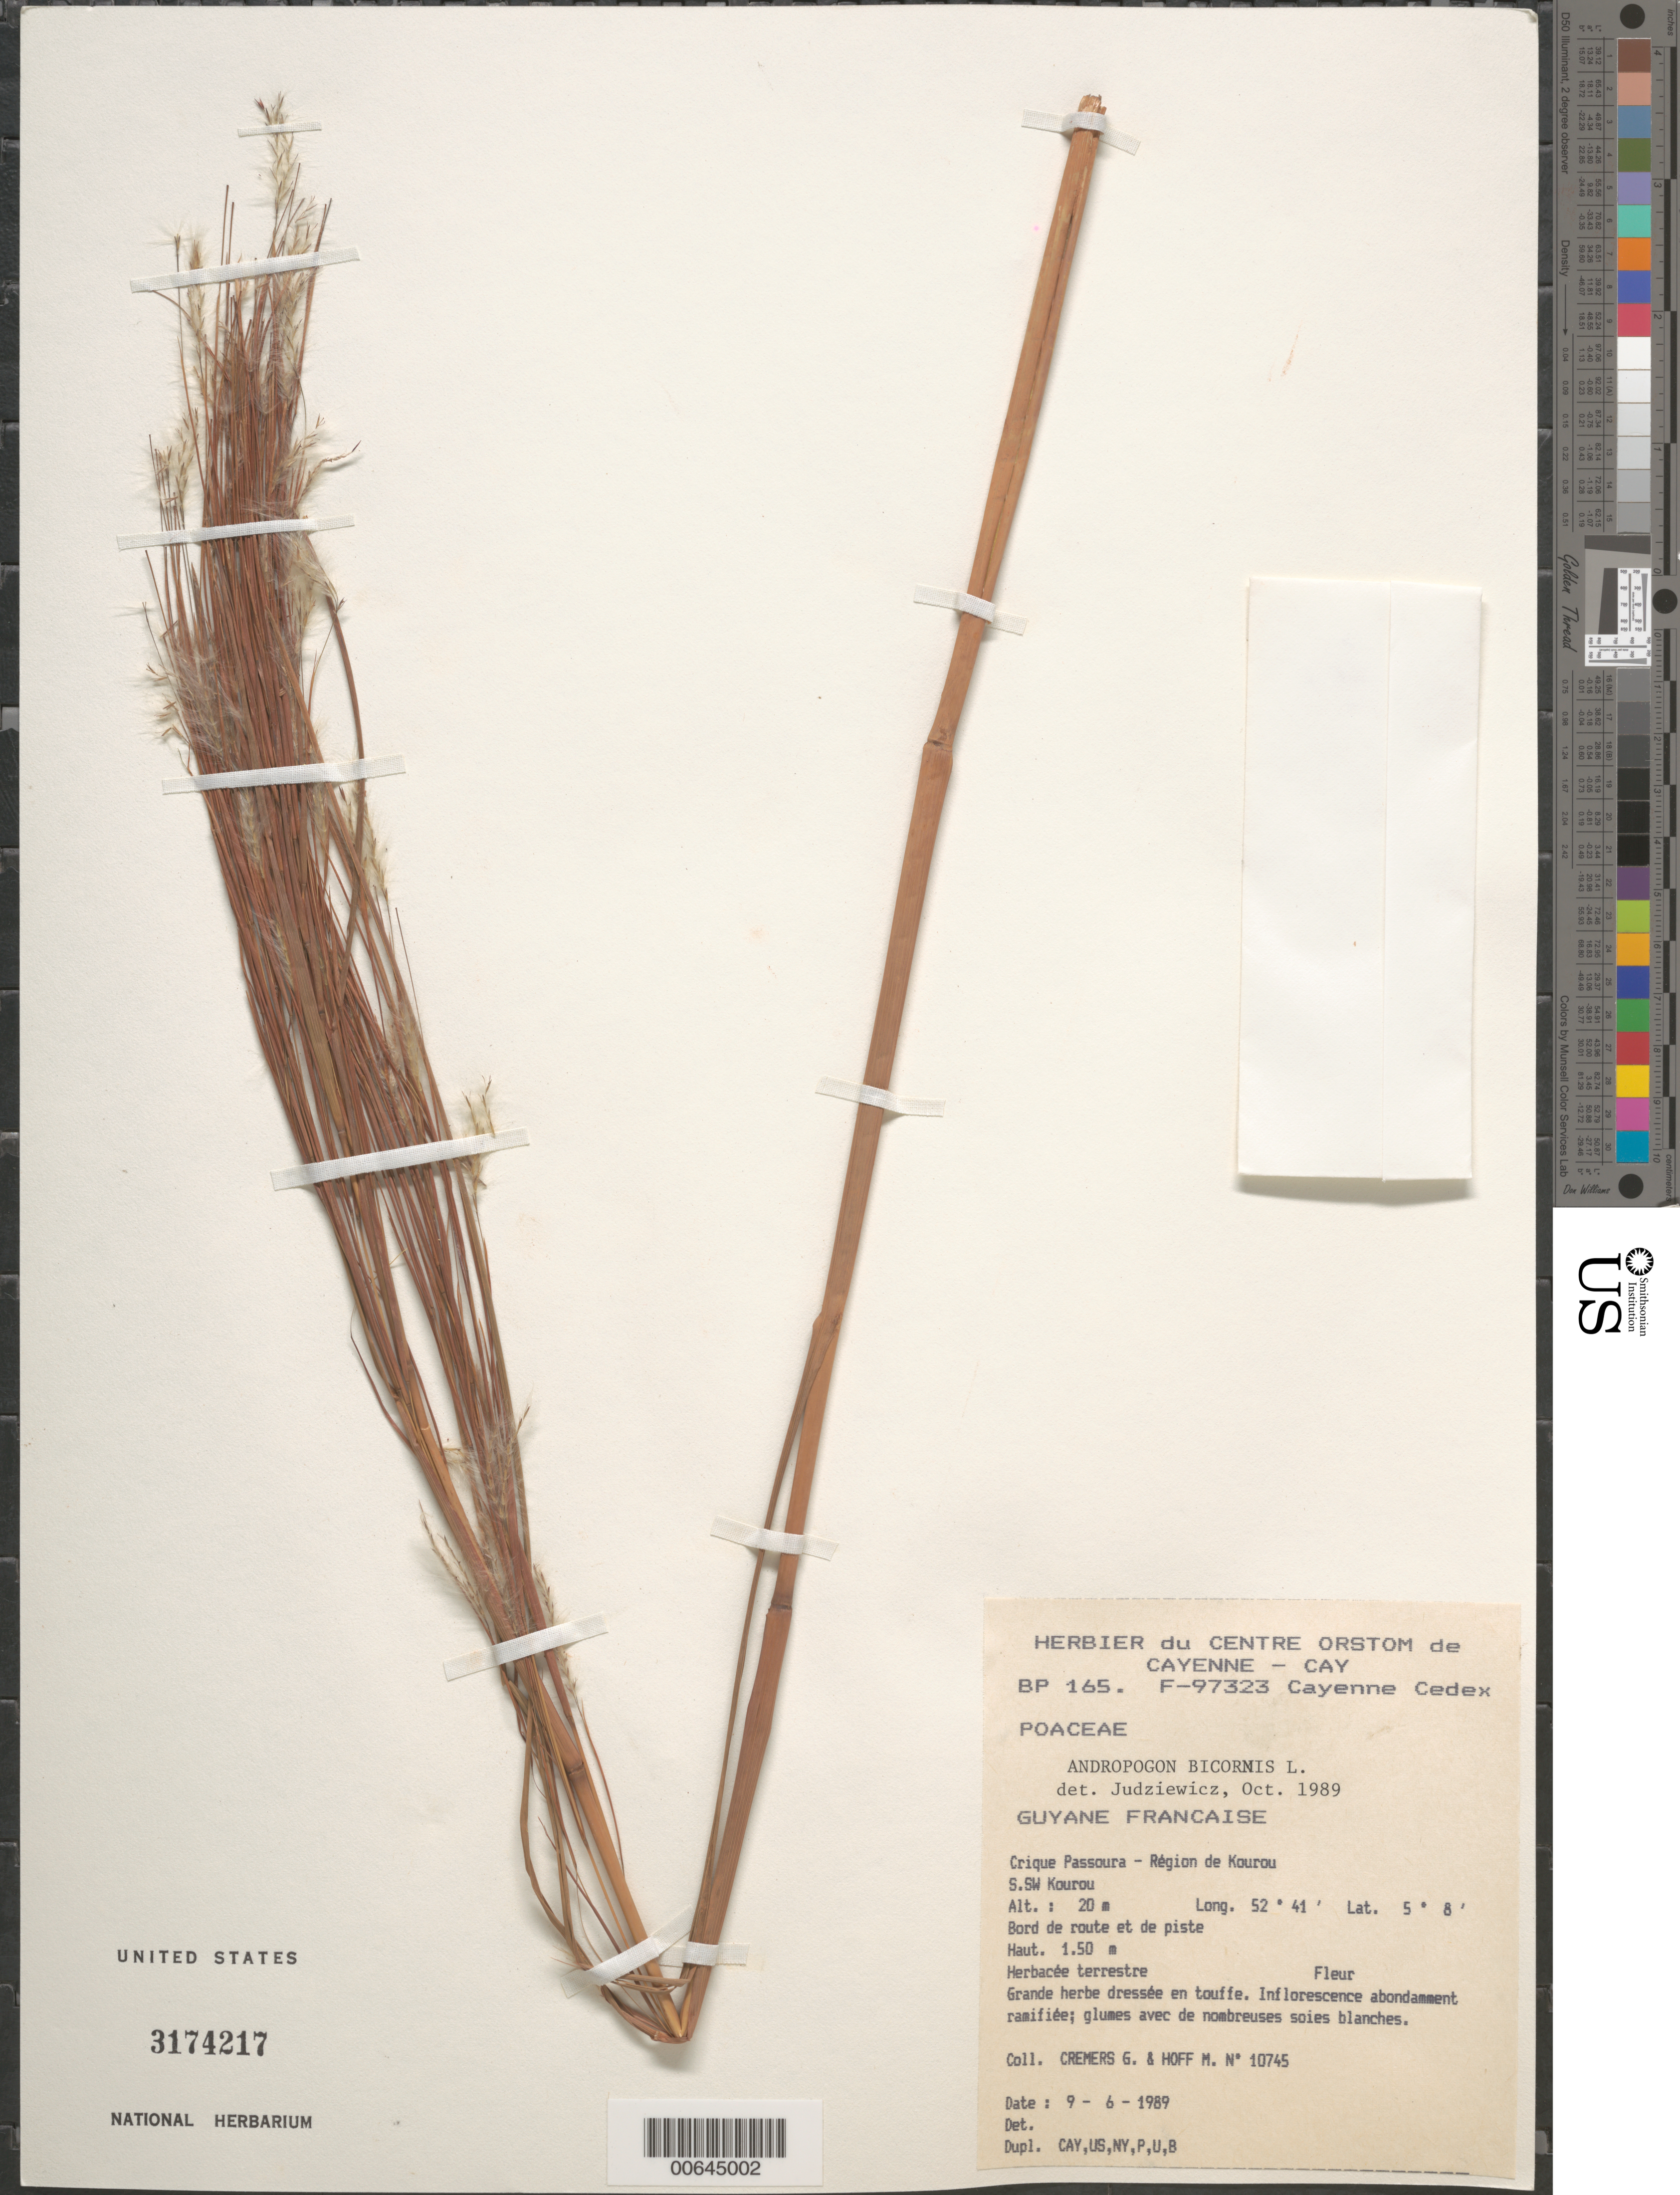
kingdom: Plantae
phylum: Tracheophyta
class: Liliopsida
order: Poales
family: Poaceae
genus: Andropogon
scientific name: Andropogon bicornis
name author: L.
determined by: Judziewicz, E. J.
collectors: G. Cremers & M. Hoff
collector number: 10745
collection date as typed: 9-Jun-89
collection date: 1989-06-09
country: French Guiana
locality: Crique Passoura, région de Kourou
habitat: Along road and trail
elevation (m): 20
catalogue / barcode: US 3174217